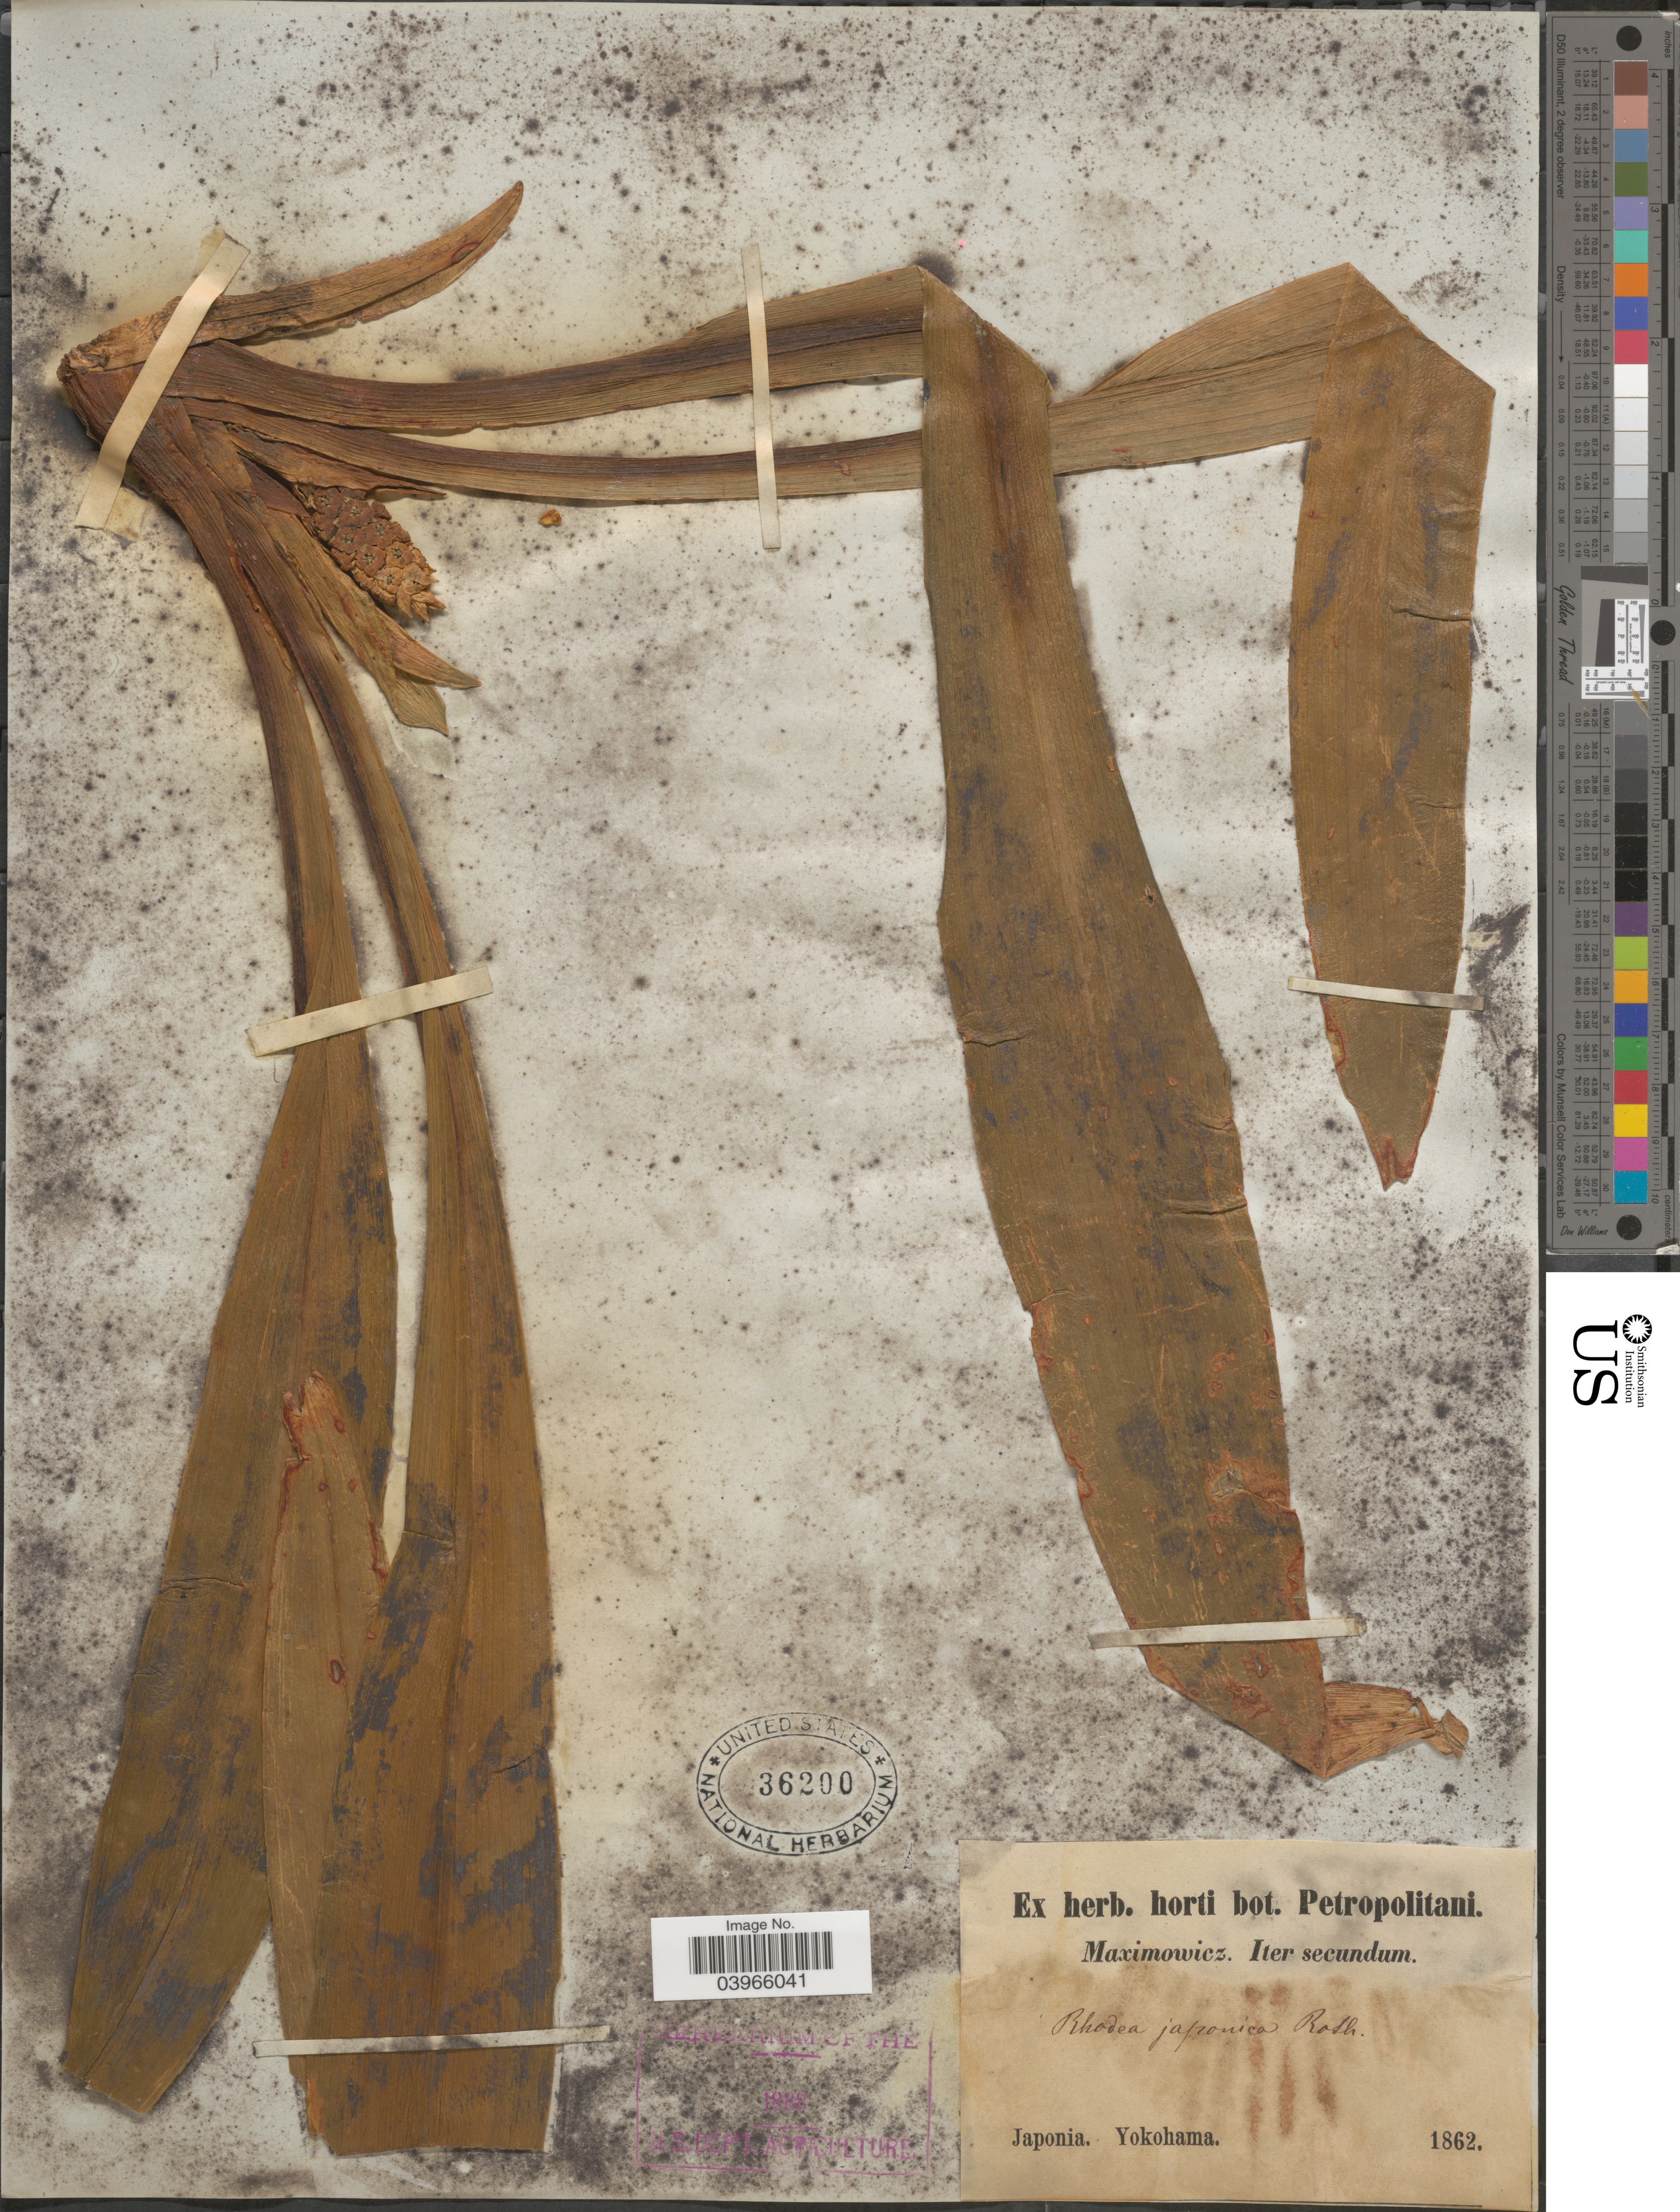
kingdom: Plantae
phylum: Tracheophyta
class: Liliopsida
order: Asparagales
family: Asparagaceae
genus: Rohdea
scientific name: Rohdea japonica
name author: (Thunb.) Roth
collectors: Maximowicz, --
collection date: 1862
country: Japan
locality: Yokohama.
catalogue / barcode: US 36200